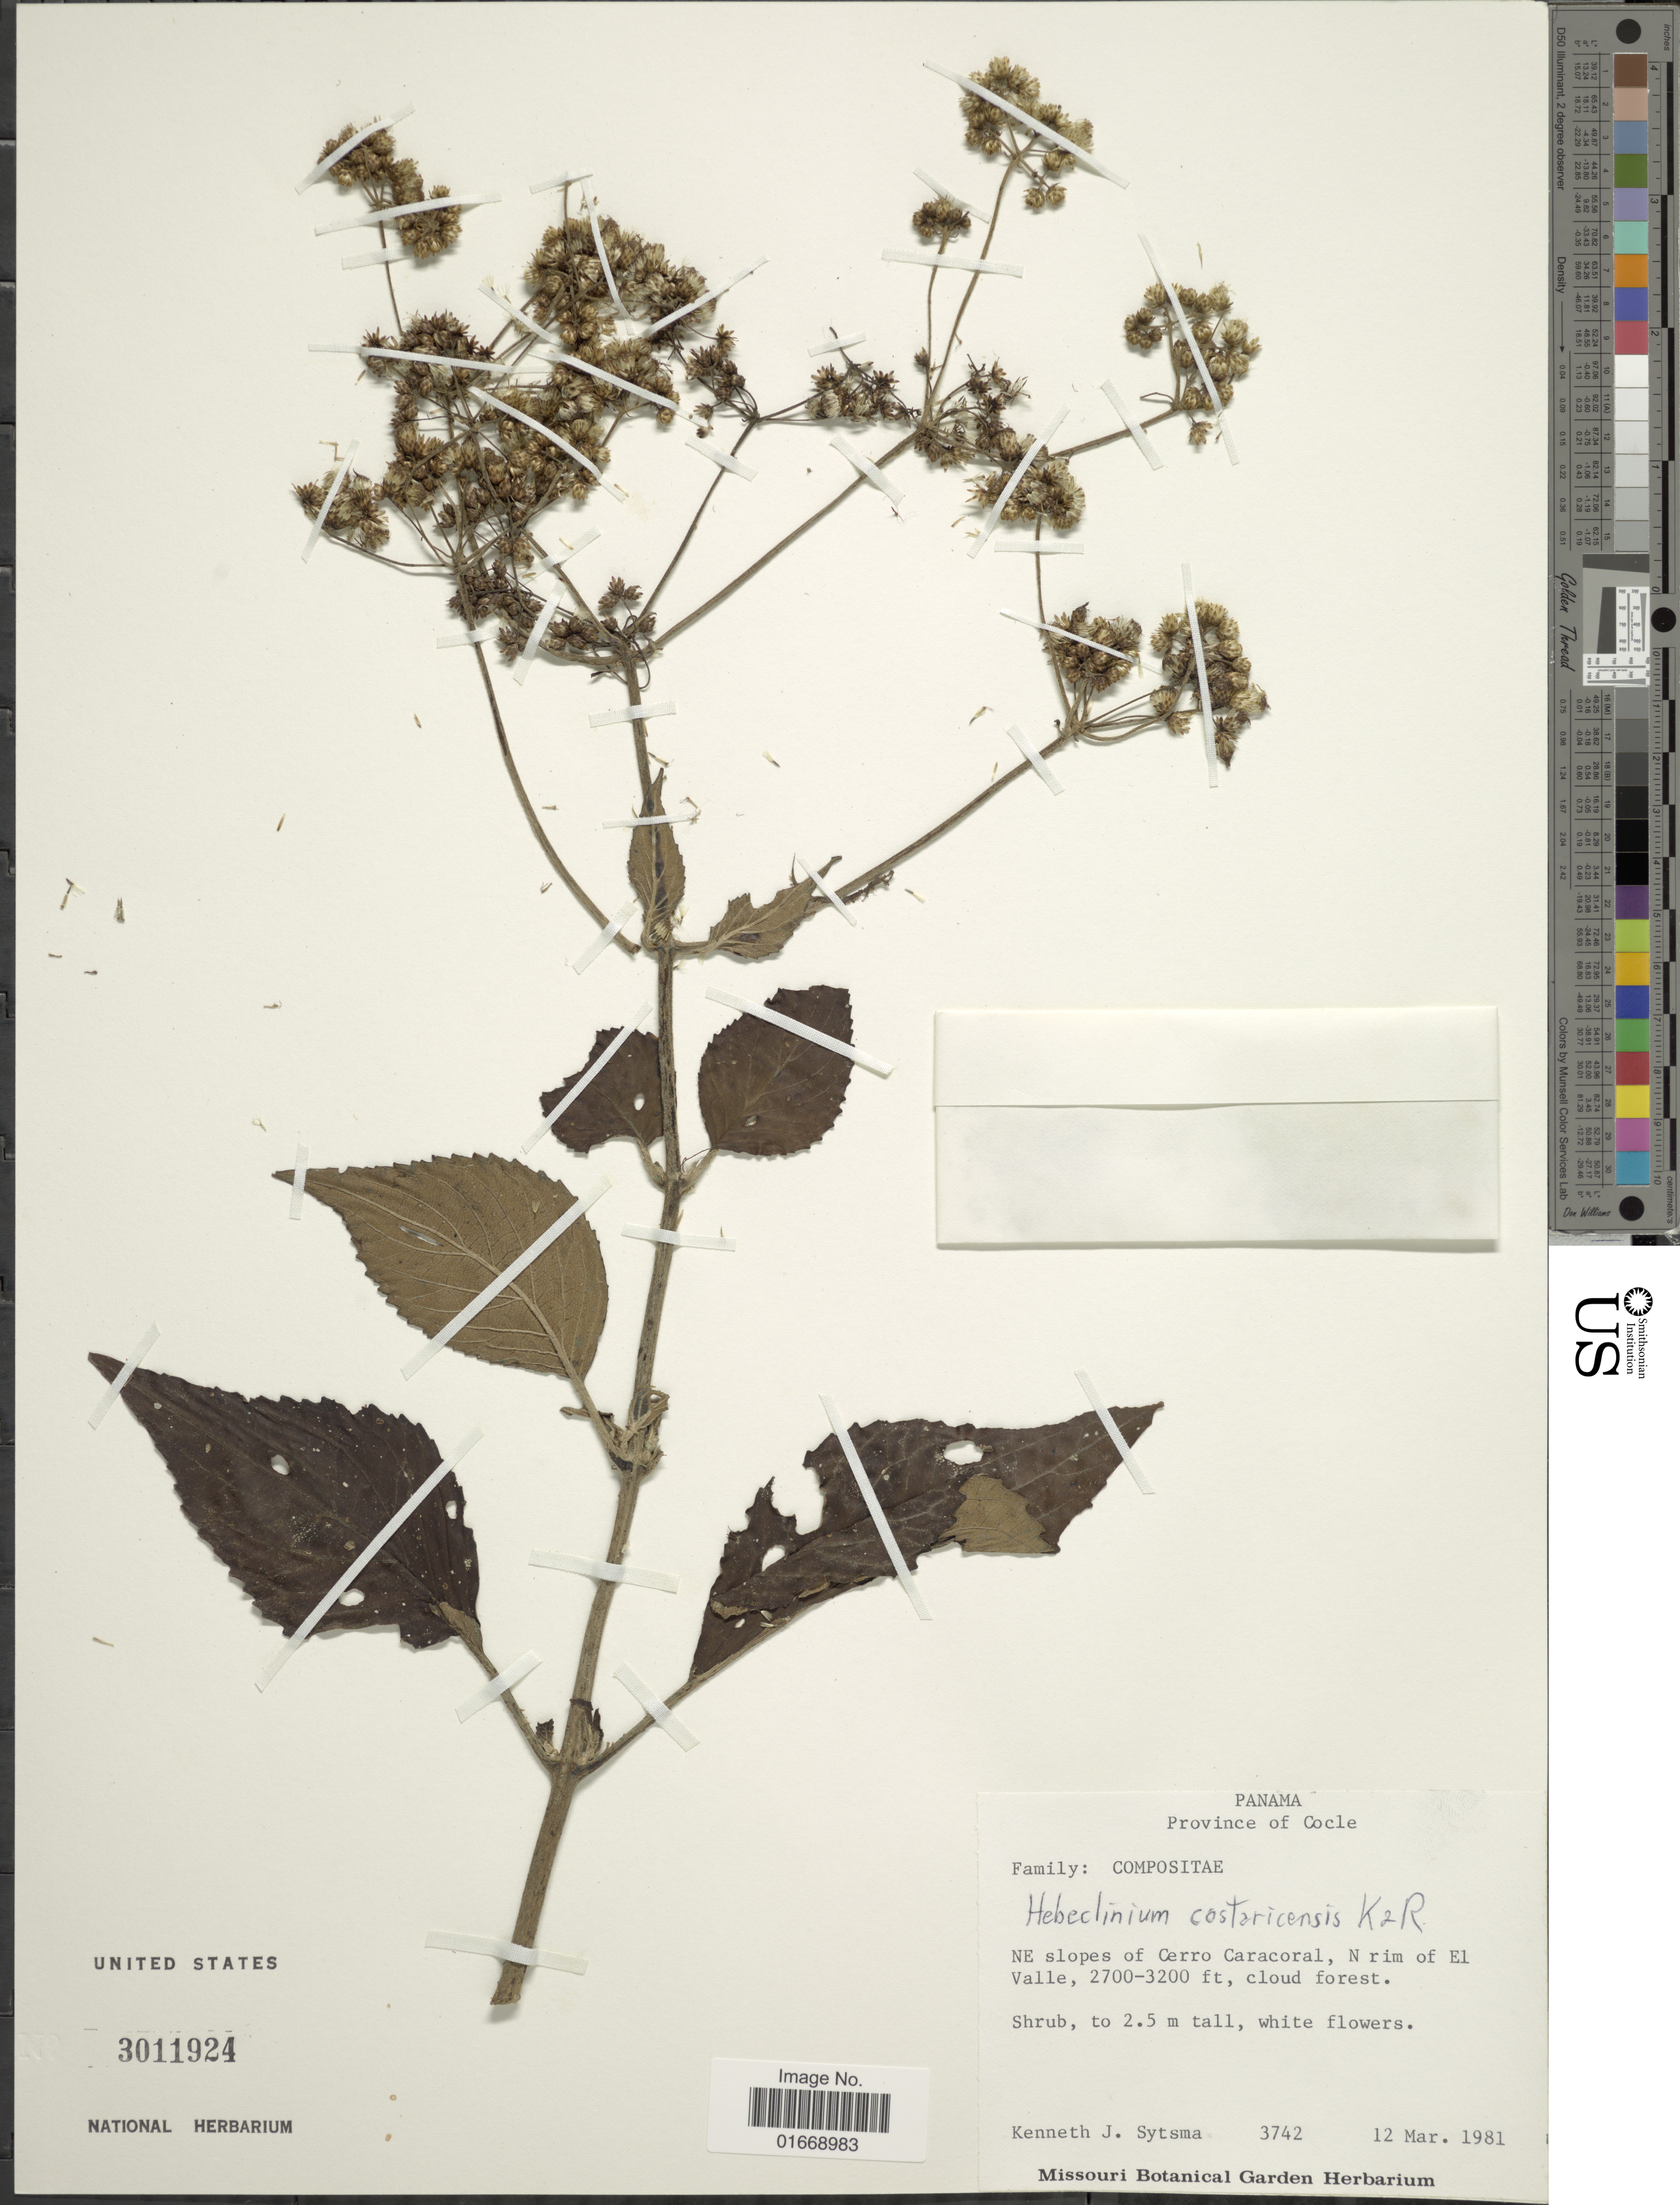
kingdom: Plantae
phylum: Tracheophyta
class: Magnoliopsida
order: Asterales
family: Asteraceae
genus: Hebeclinium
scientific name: Hebeclinium costaricense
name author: R.M. King & H. Rob.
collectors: K. J. Sytsma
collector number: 3742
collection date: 1981-03-12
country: Panama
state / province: Coclé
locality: NE slopes of Cerro Caracoral, N rim of El Valle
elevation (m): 823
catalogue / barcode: US 3011924